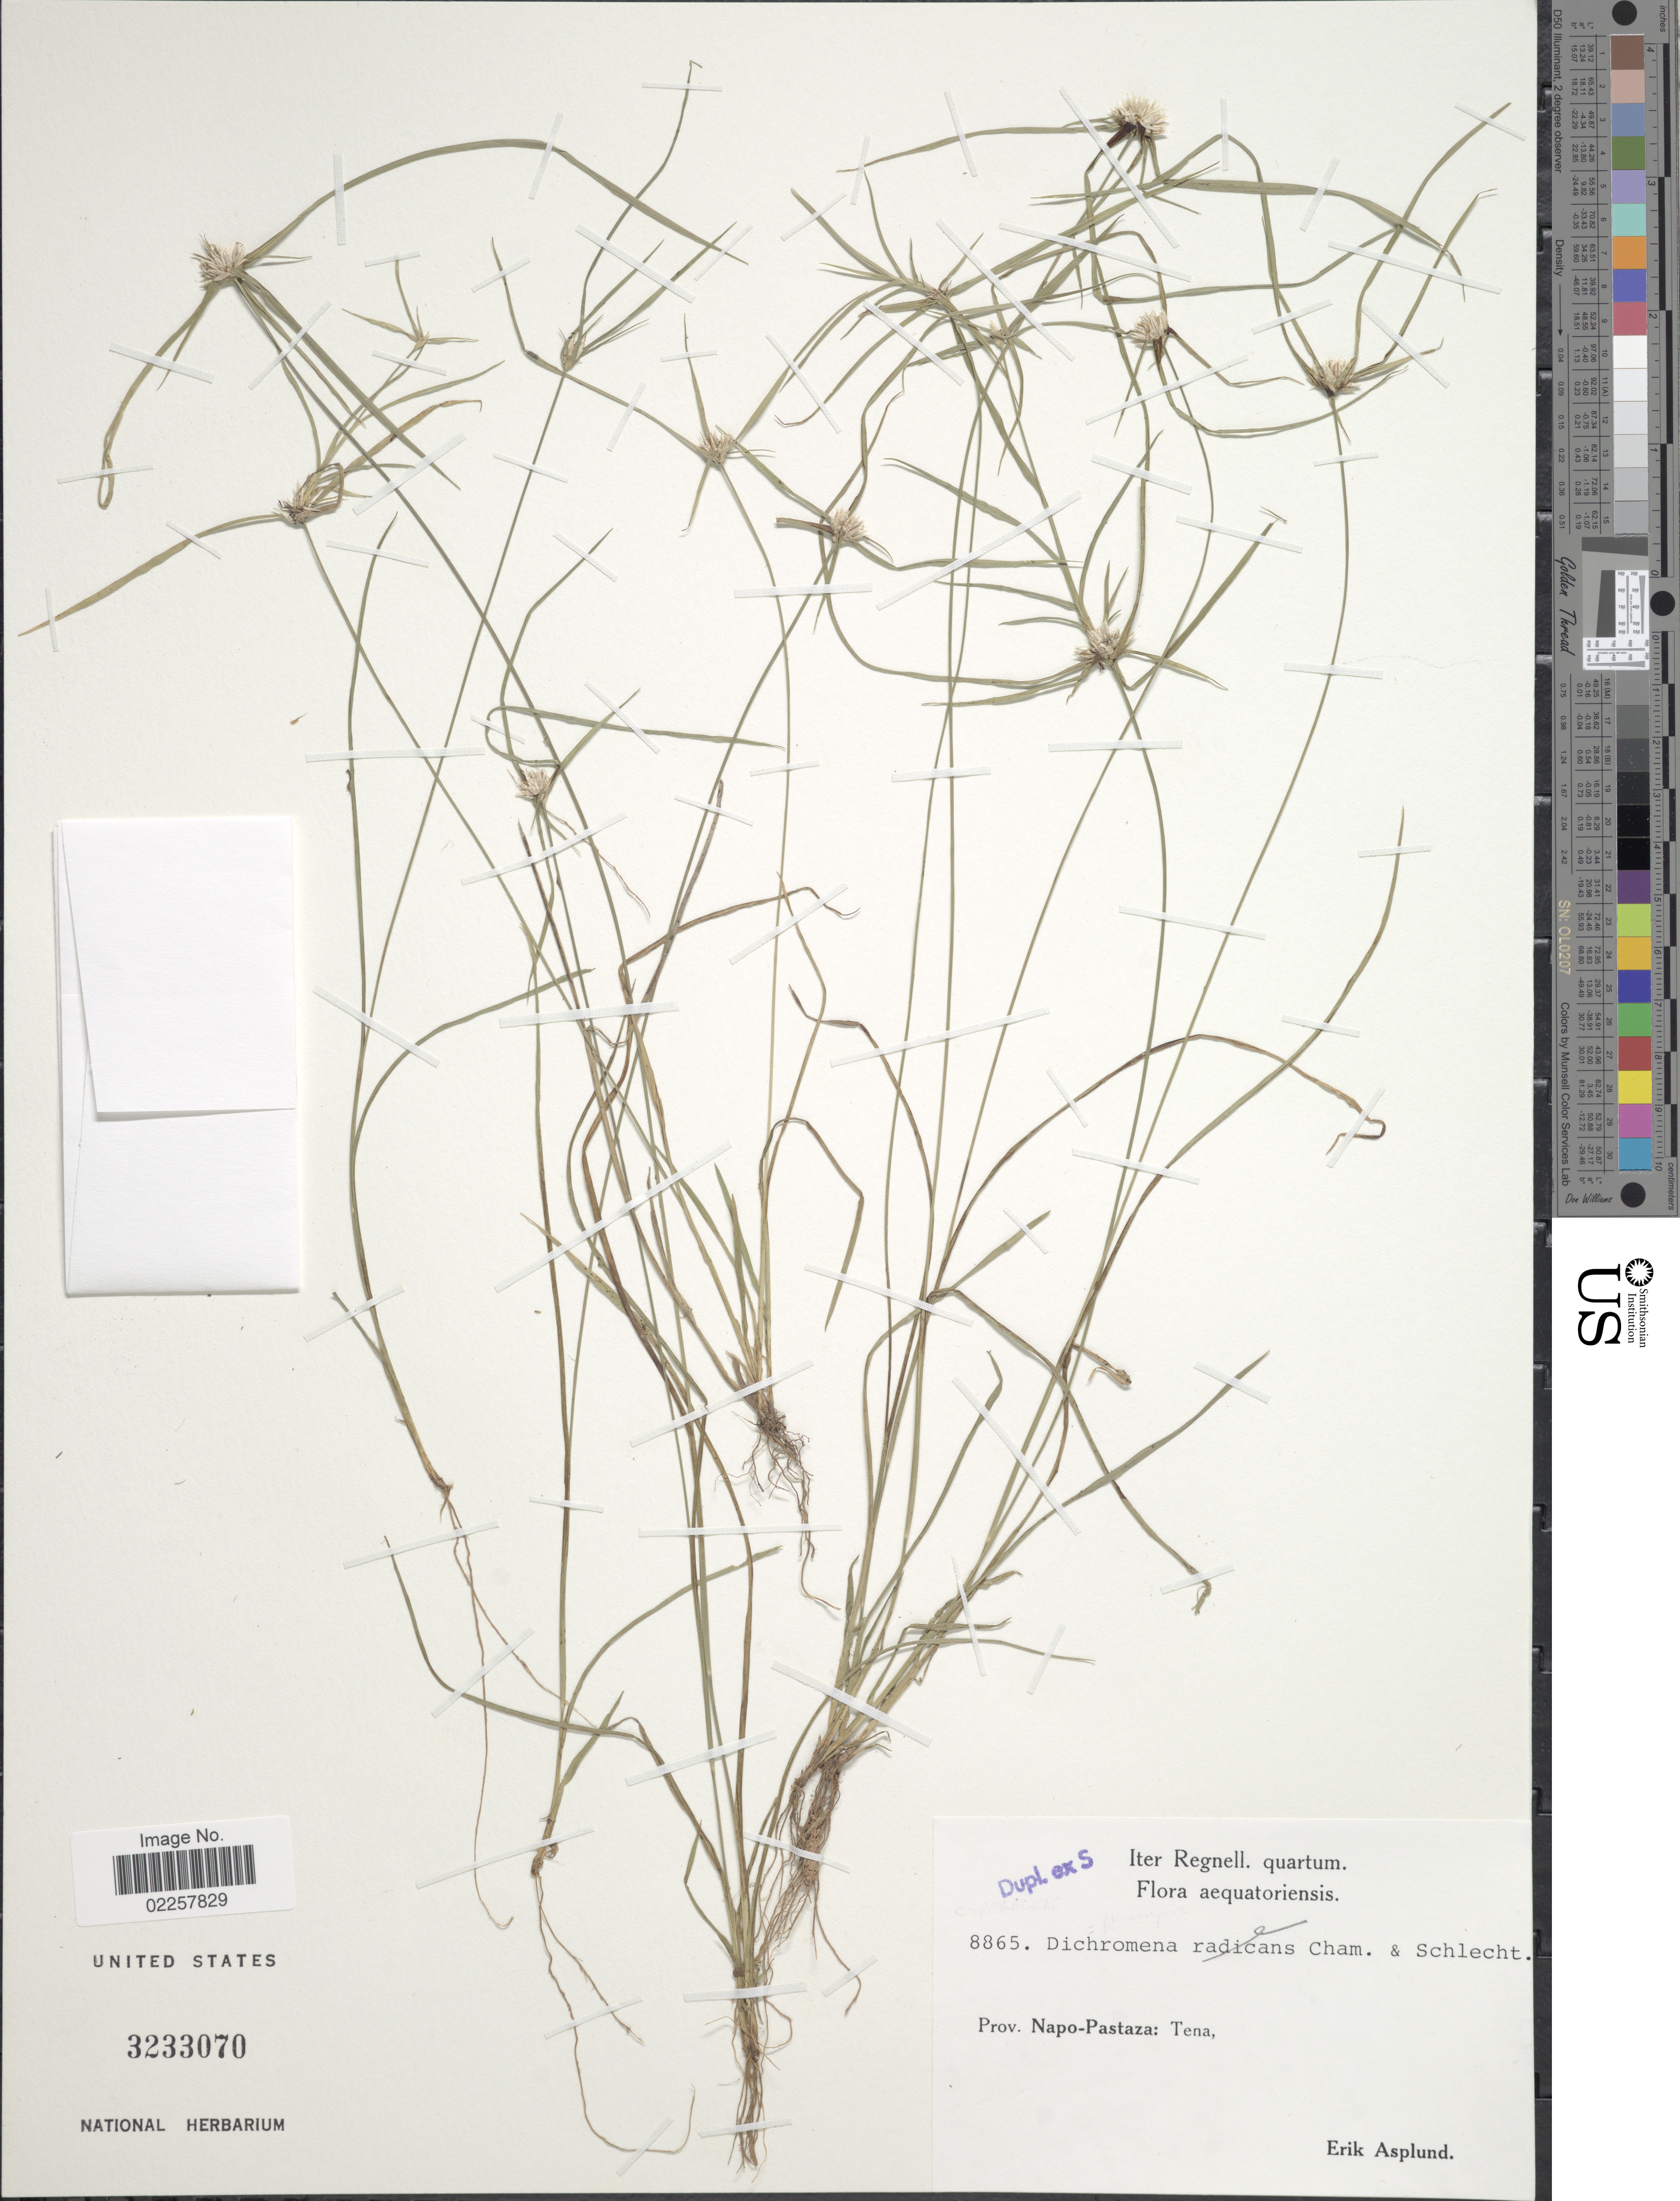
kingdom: Plantae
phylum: Tracheophyta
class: Liliopsida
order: Poales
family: Cyperaceae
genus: Rhynchospora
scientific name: Rhynchospora sp.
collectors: E. Asplund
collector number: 8865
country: Ecuador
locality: Prov. Napo-Pastaza: Tena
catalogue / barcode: US 3233070